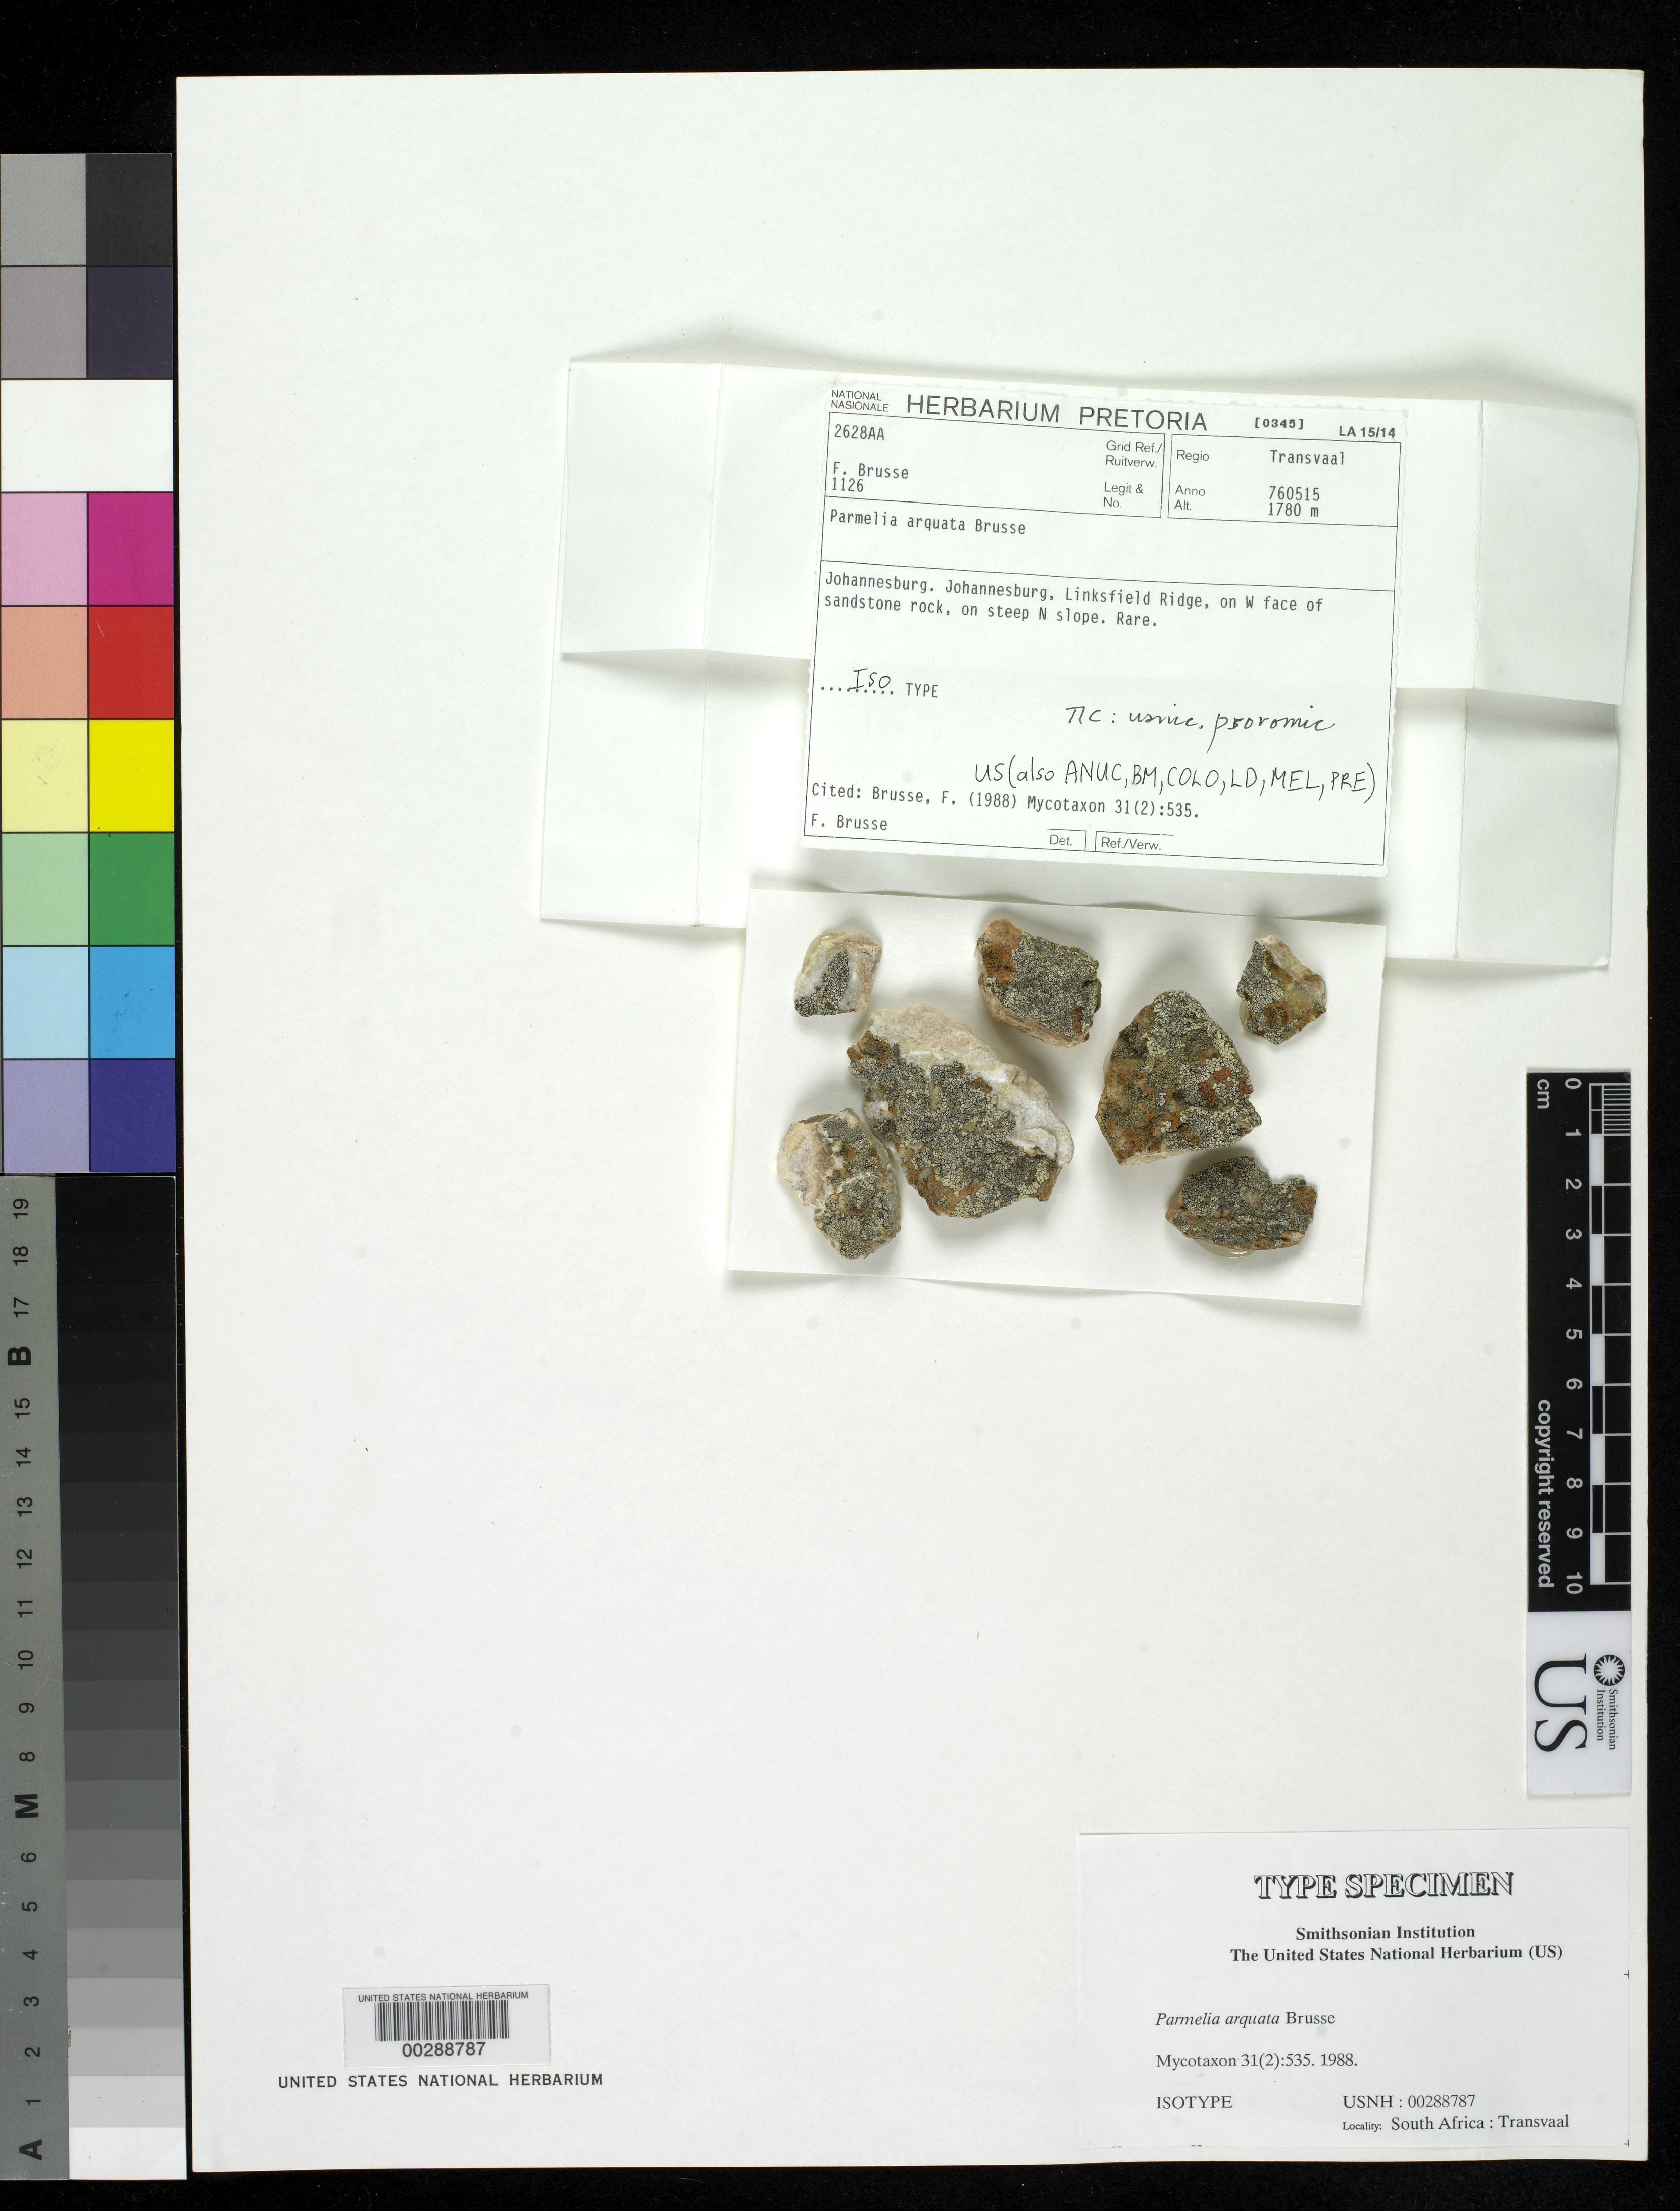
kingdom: Fungi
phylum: Ascomycota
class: Lecanoromycetes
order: Lecanorales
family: Parmeliaceae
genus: Parmelia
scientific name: Parmelia arquata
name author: Brusse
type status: Isotype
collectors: F. A. Brusse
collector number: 1126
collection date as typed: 15 May 1976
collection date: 1976-05-15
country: South Africa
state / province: Gauteng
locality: Johannesburg, Linksifield Ridge, W face of sandstone rock [Sandstone Rock?], steep N slope. Transvaal